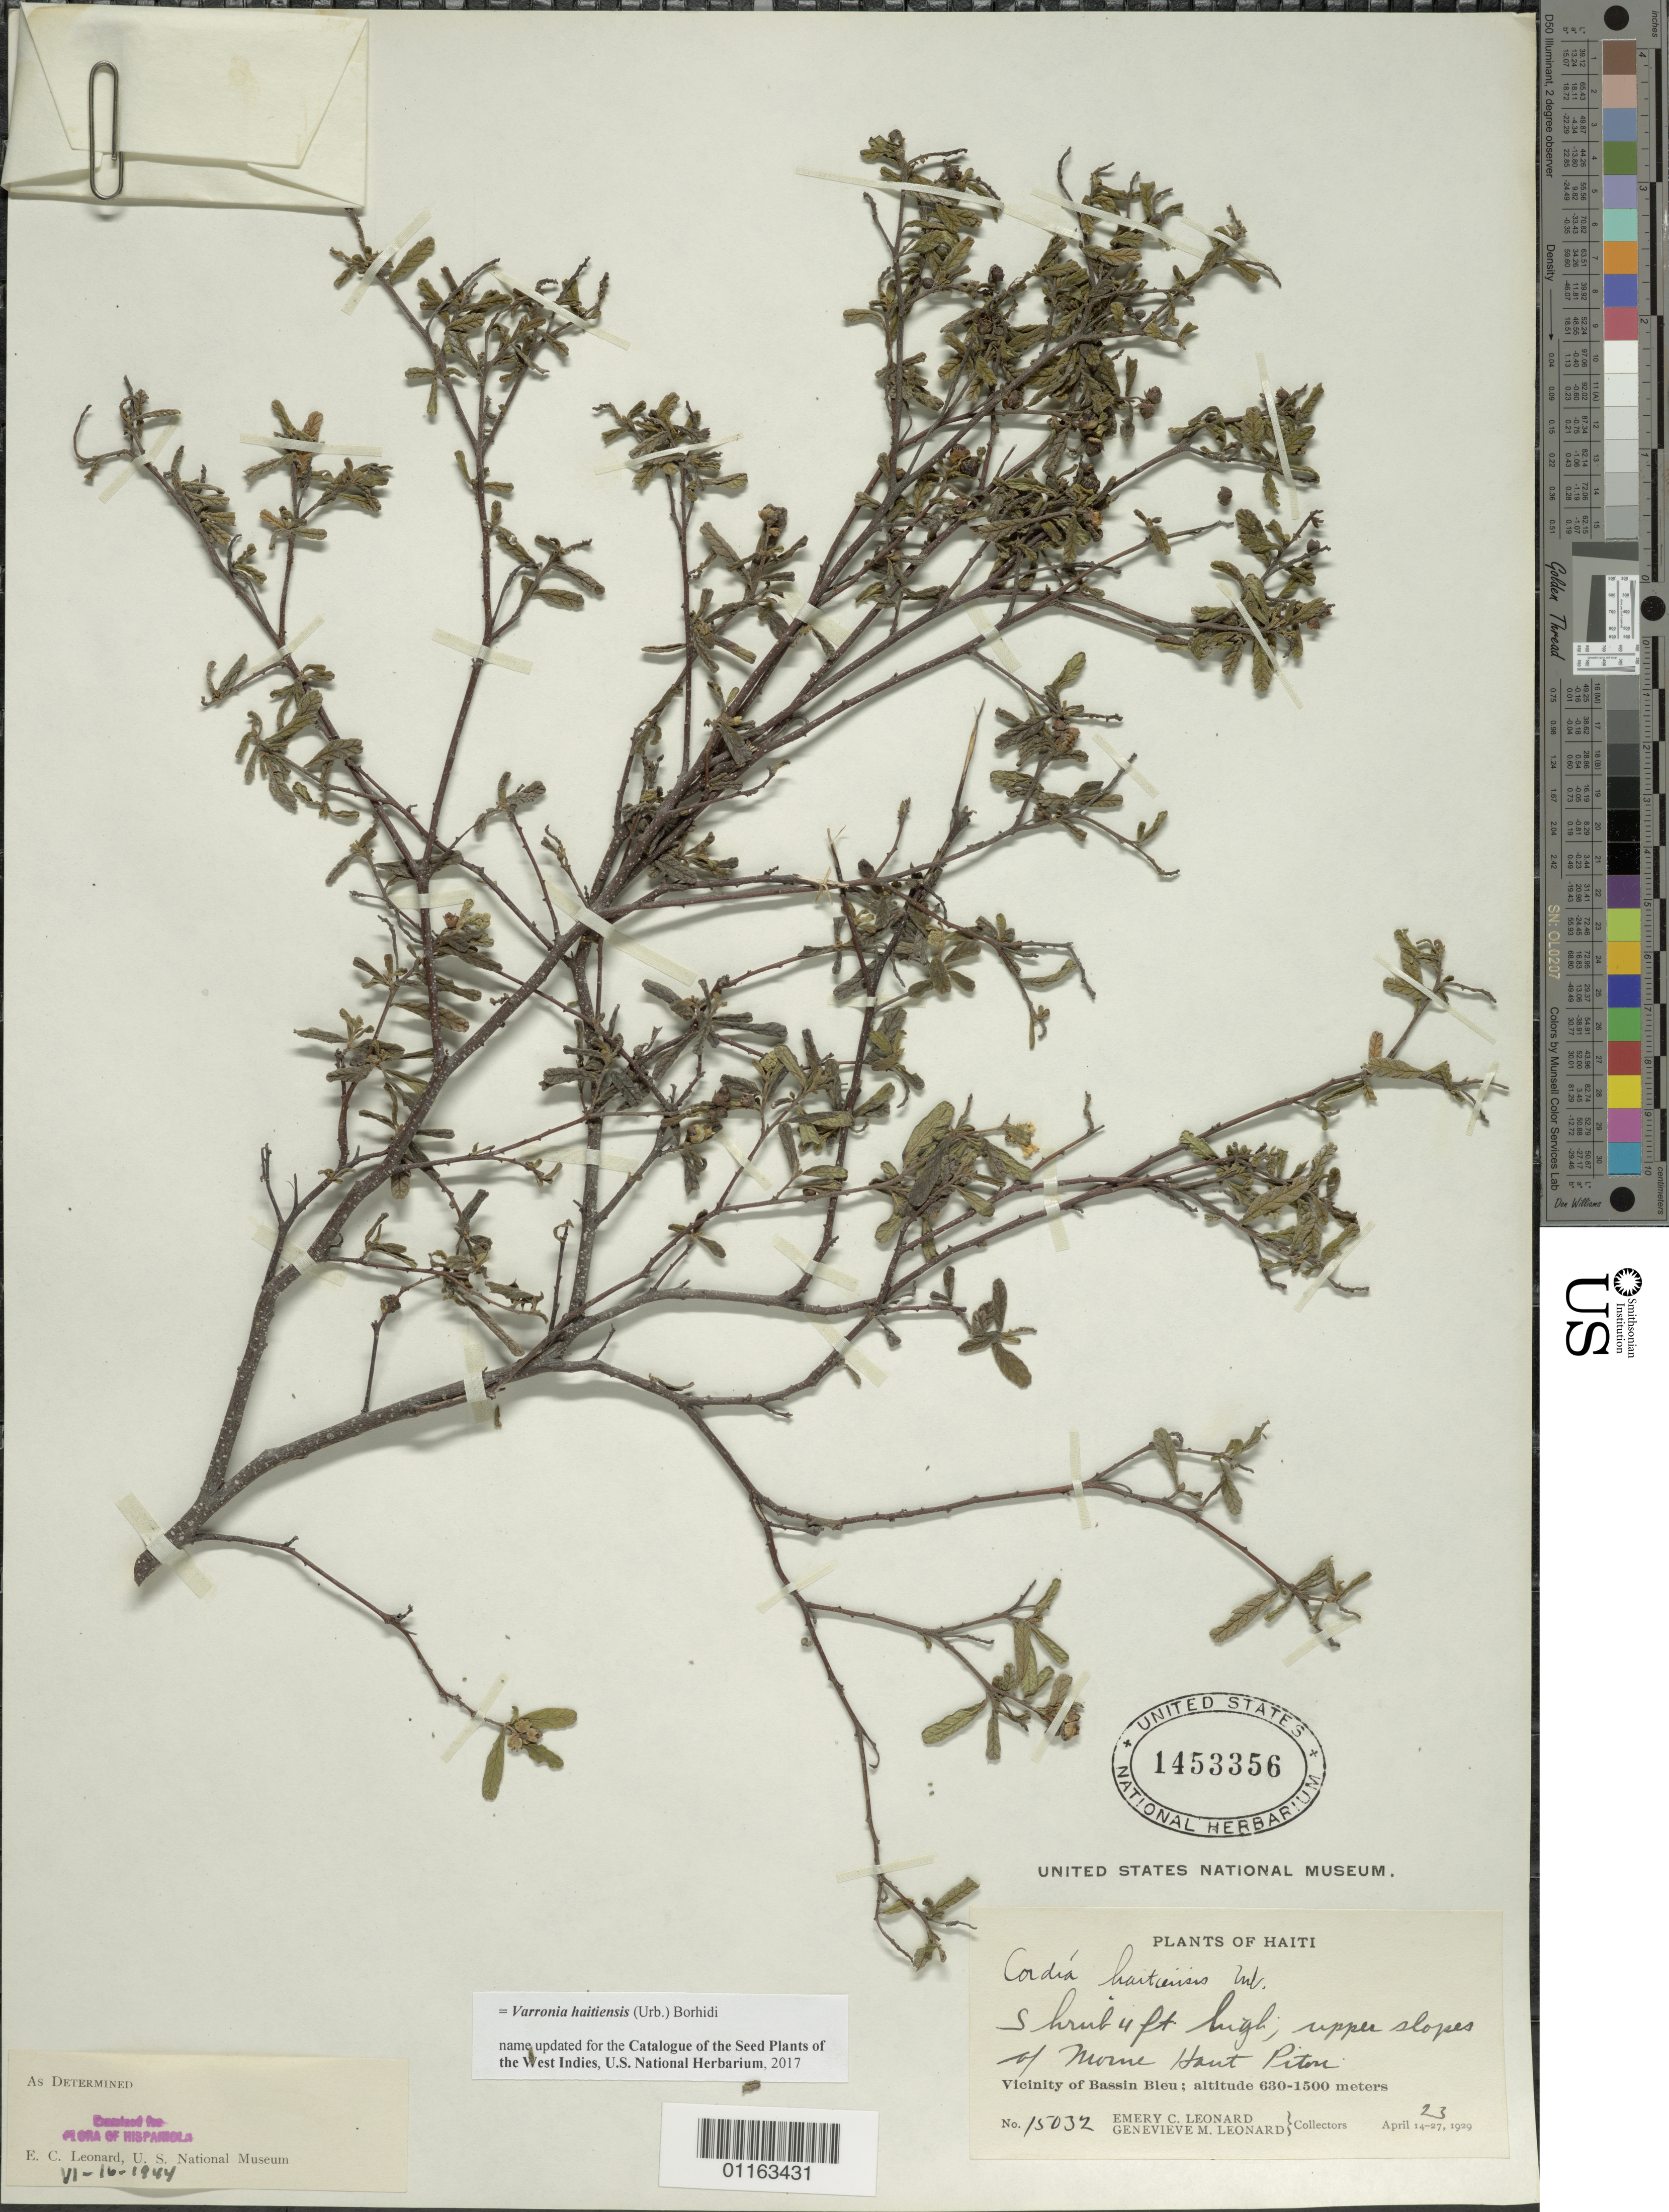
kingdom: Plantae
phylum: Tracheophyta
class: Magnoliopsida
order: Boraginales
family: Cordiaceae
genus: Varronia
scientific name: Varronia haitiensis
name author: (Urb.) Borhidi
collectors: E. C. Leonard & G. M. Leonard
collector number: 15032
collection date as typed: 14 Apr 1929 to 27 Apr 1929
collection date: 1929-04-14/1929-04-27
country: Haiti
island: Hispaniola I.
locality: Vicinity of Bassin Bleu, upper slopes of Morne Haut Piton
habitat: Upper slopes of mt.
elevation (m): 630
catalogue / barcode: US 1453356